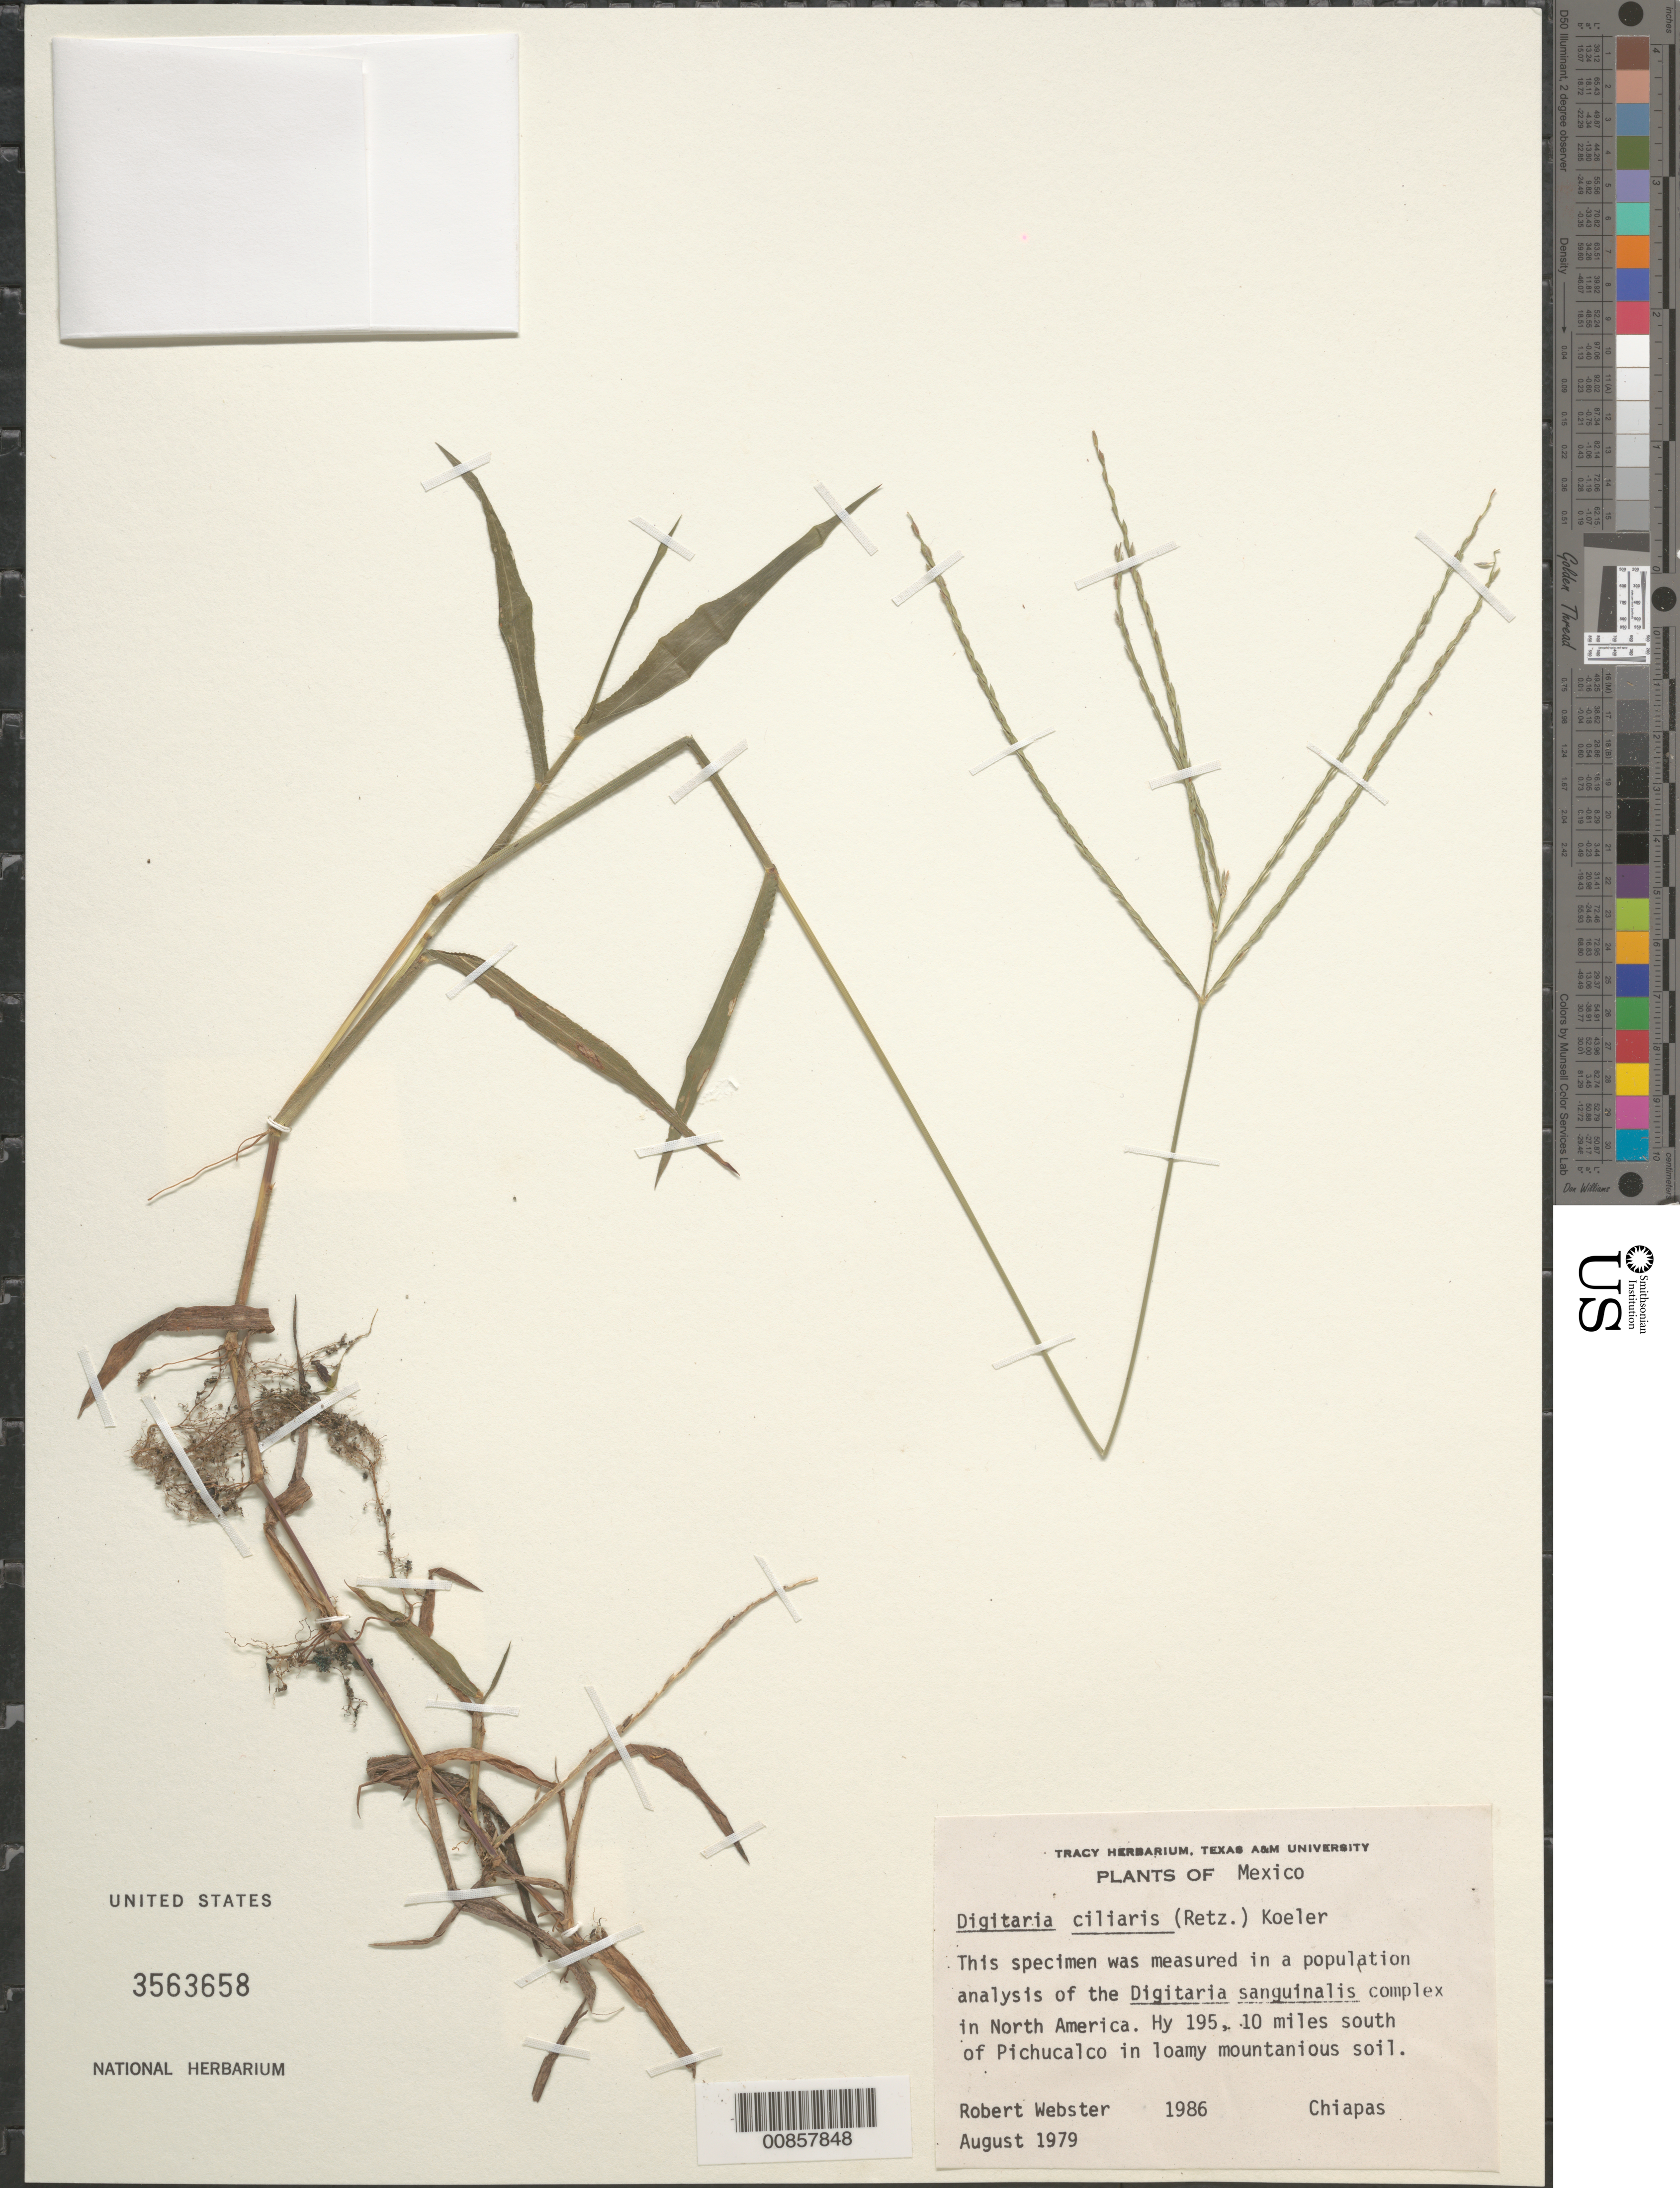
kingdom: Plantae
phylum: Tracheophyta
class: Liliopsida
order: Poales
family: Poaceae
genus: Digitaria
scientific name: Digitaria ciliaris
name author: (Retz.) Koeler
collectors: R. Webster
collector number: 1986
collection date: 1979-08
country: Mexico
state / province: Chiapas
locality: Hwy 195, 10 miles S of Pichucalco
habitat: Loamy mountainous soil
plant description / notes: This specimen was measured in a population analysis of the Digitaria sanguinalis complex in North America.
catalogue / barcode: US 3563658